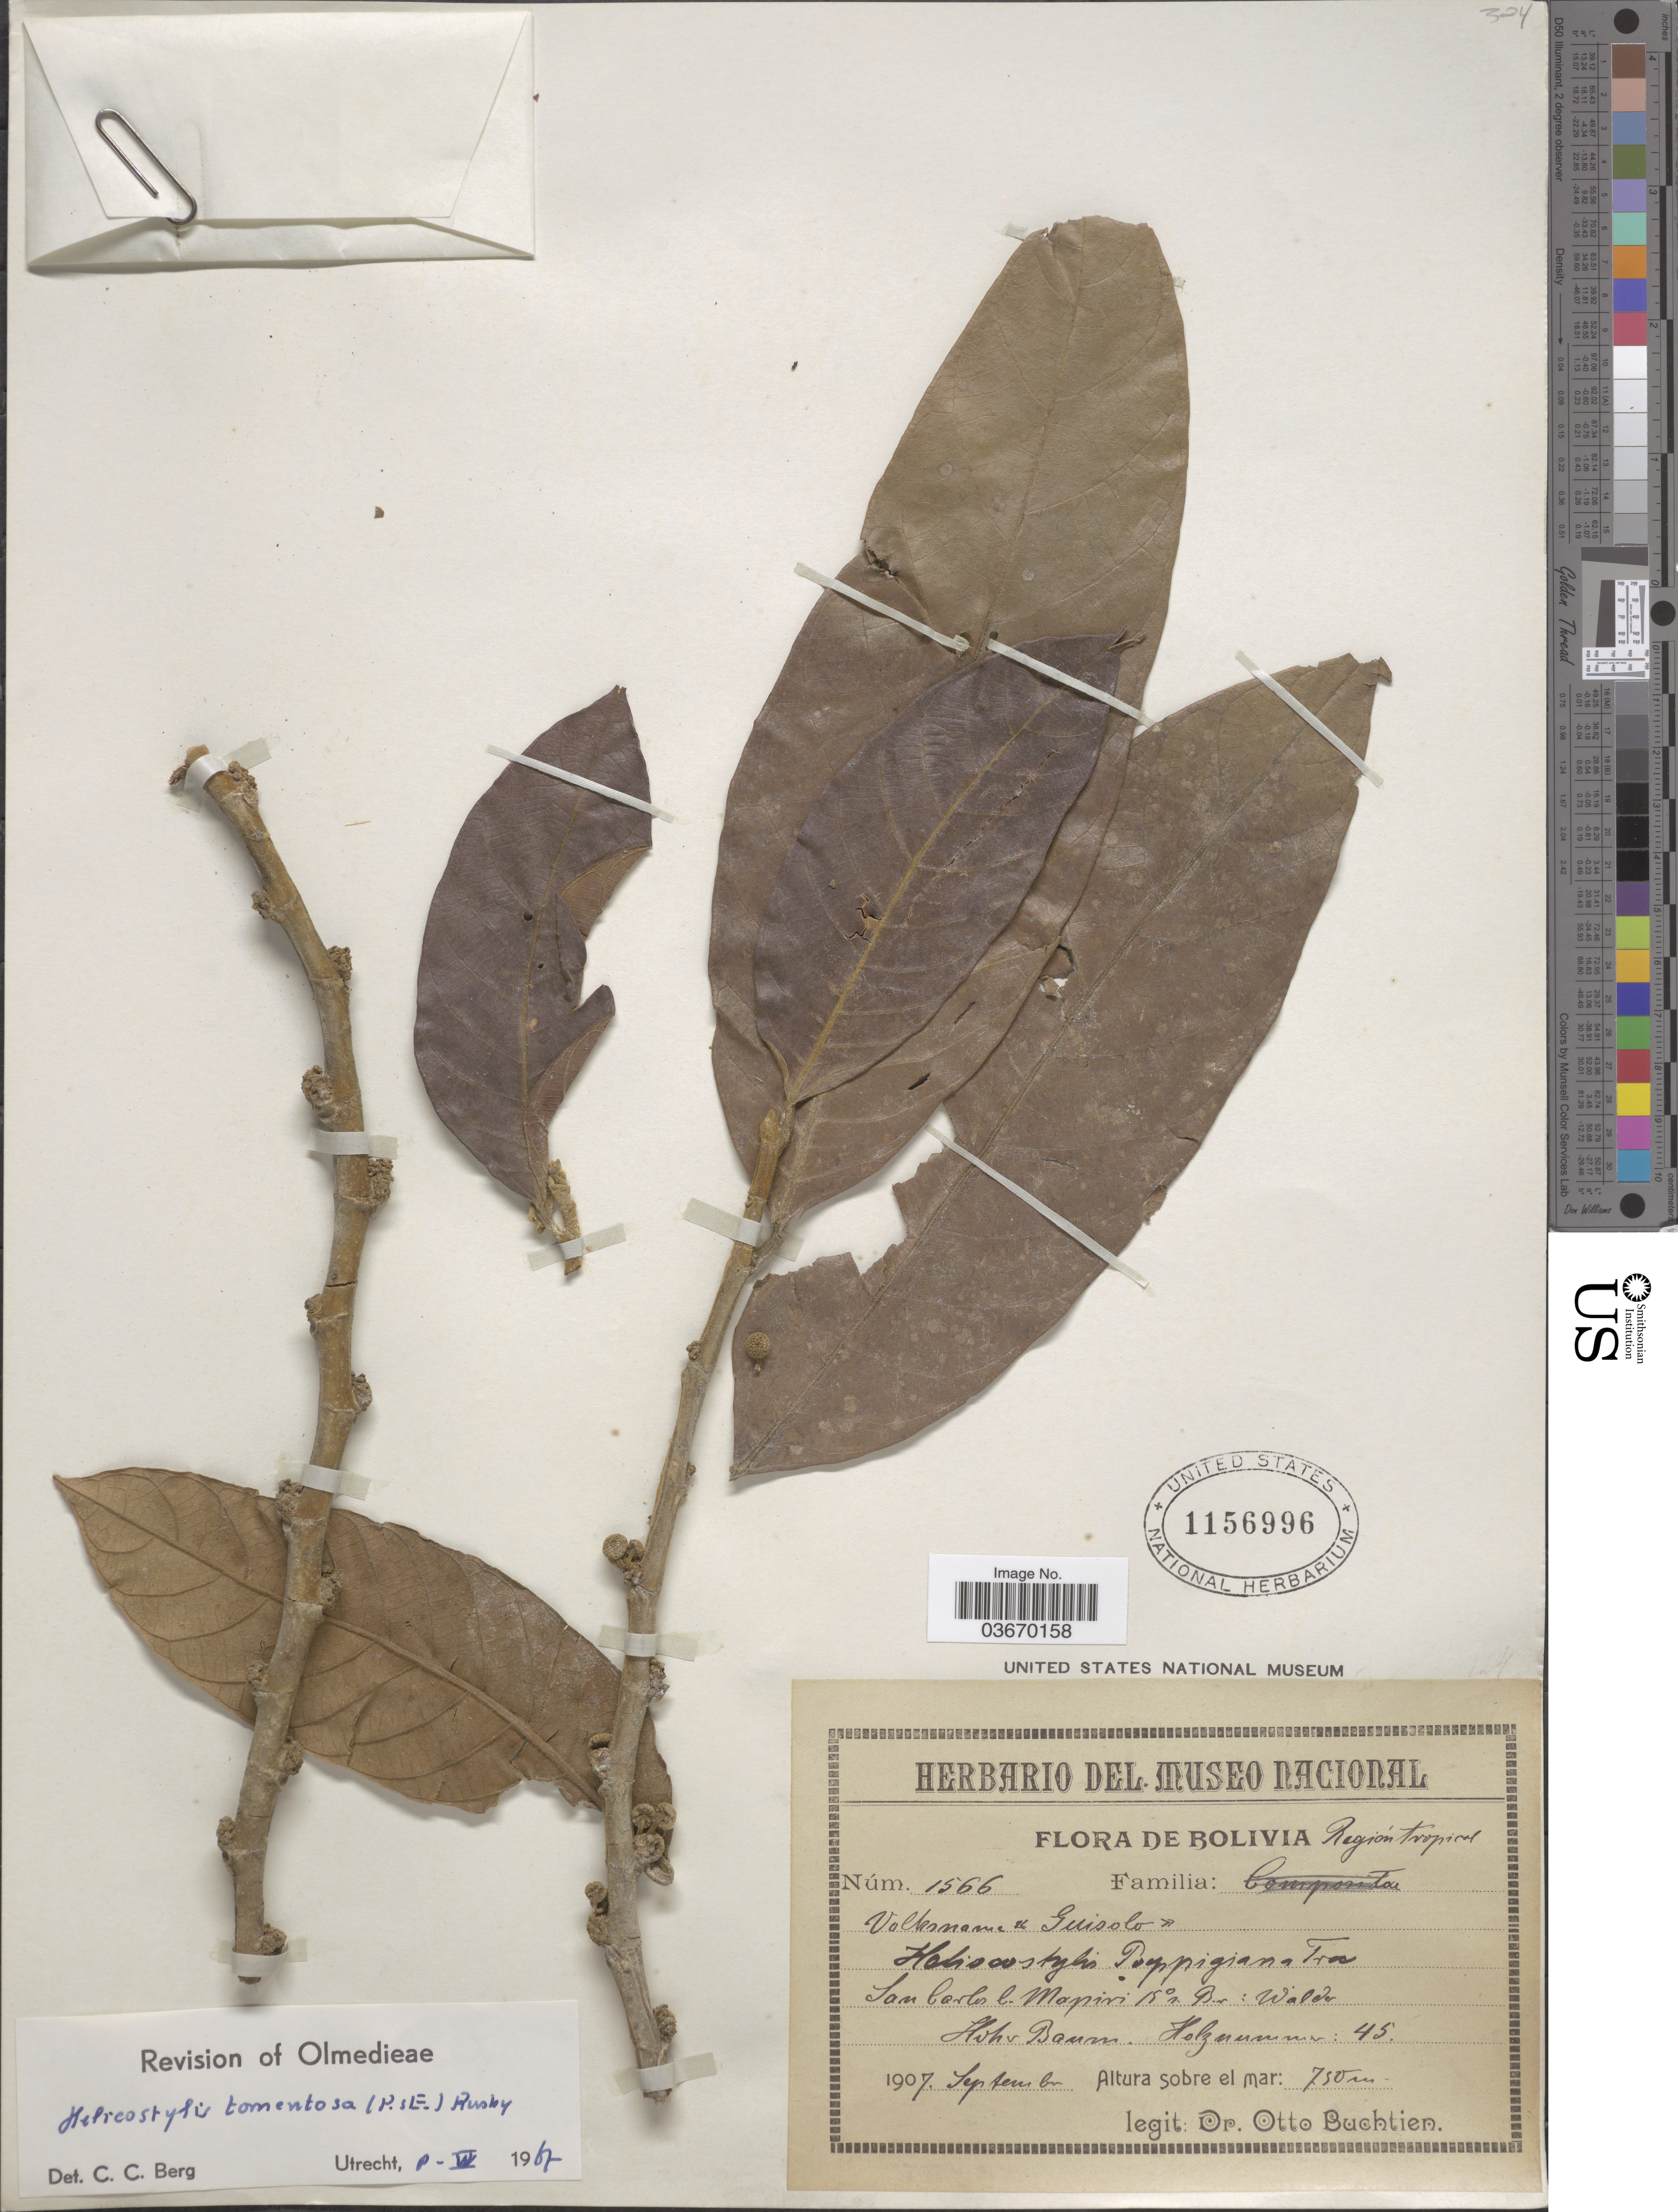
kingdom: Plantae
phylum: Tracheophyta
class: Magnoliopsida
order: Rosales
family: Moraceae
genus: Helicostylis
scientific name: Helicostylis tomentosa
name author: (Poepp. & Endl.) Rusby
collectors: O. Buchtien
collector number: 1566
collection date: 1907-09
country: Bolivia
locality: Región tropical. San Carlos b. Mapiri 15° Br: Walder.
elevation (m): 750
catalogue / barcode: US 1156996